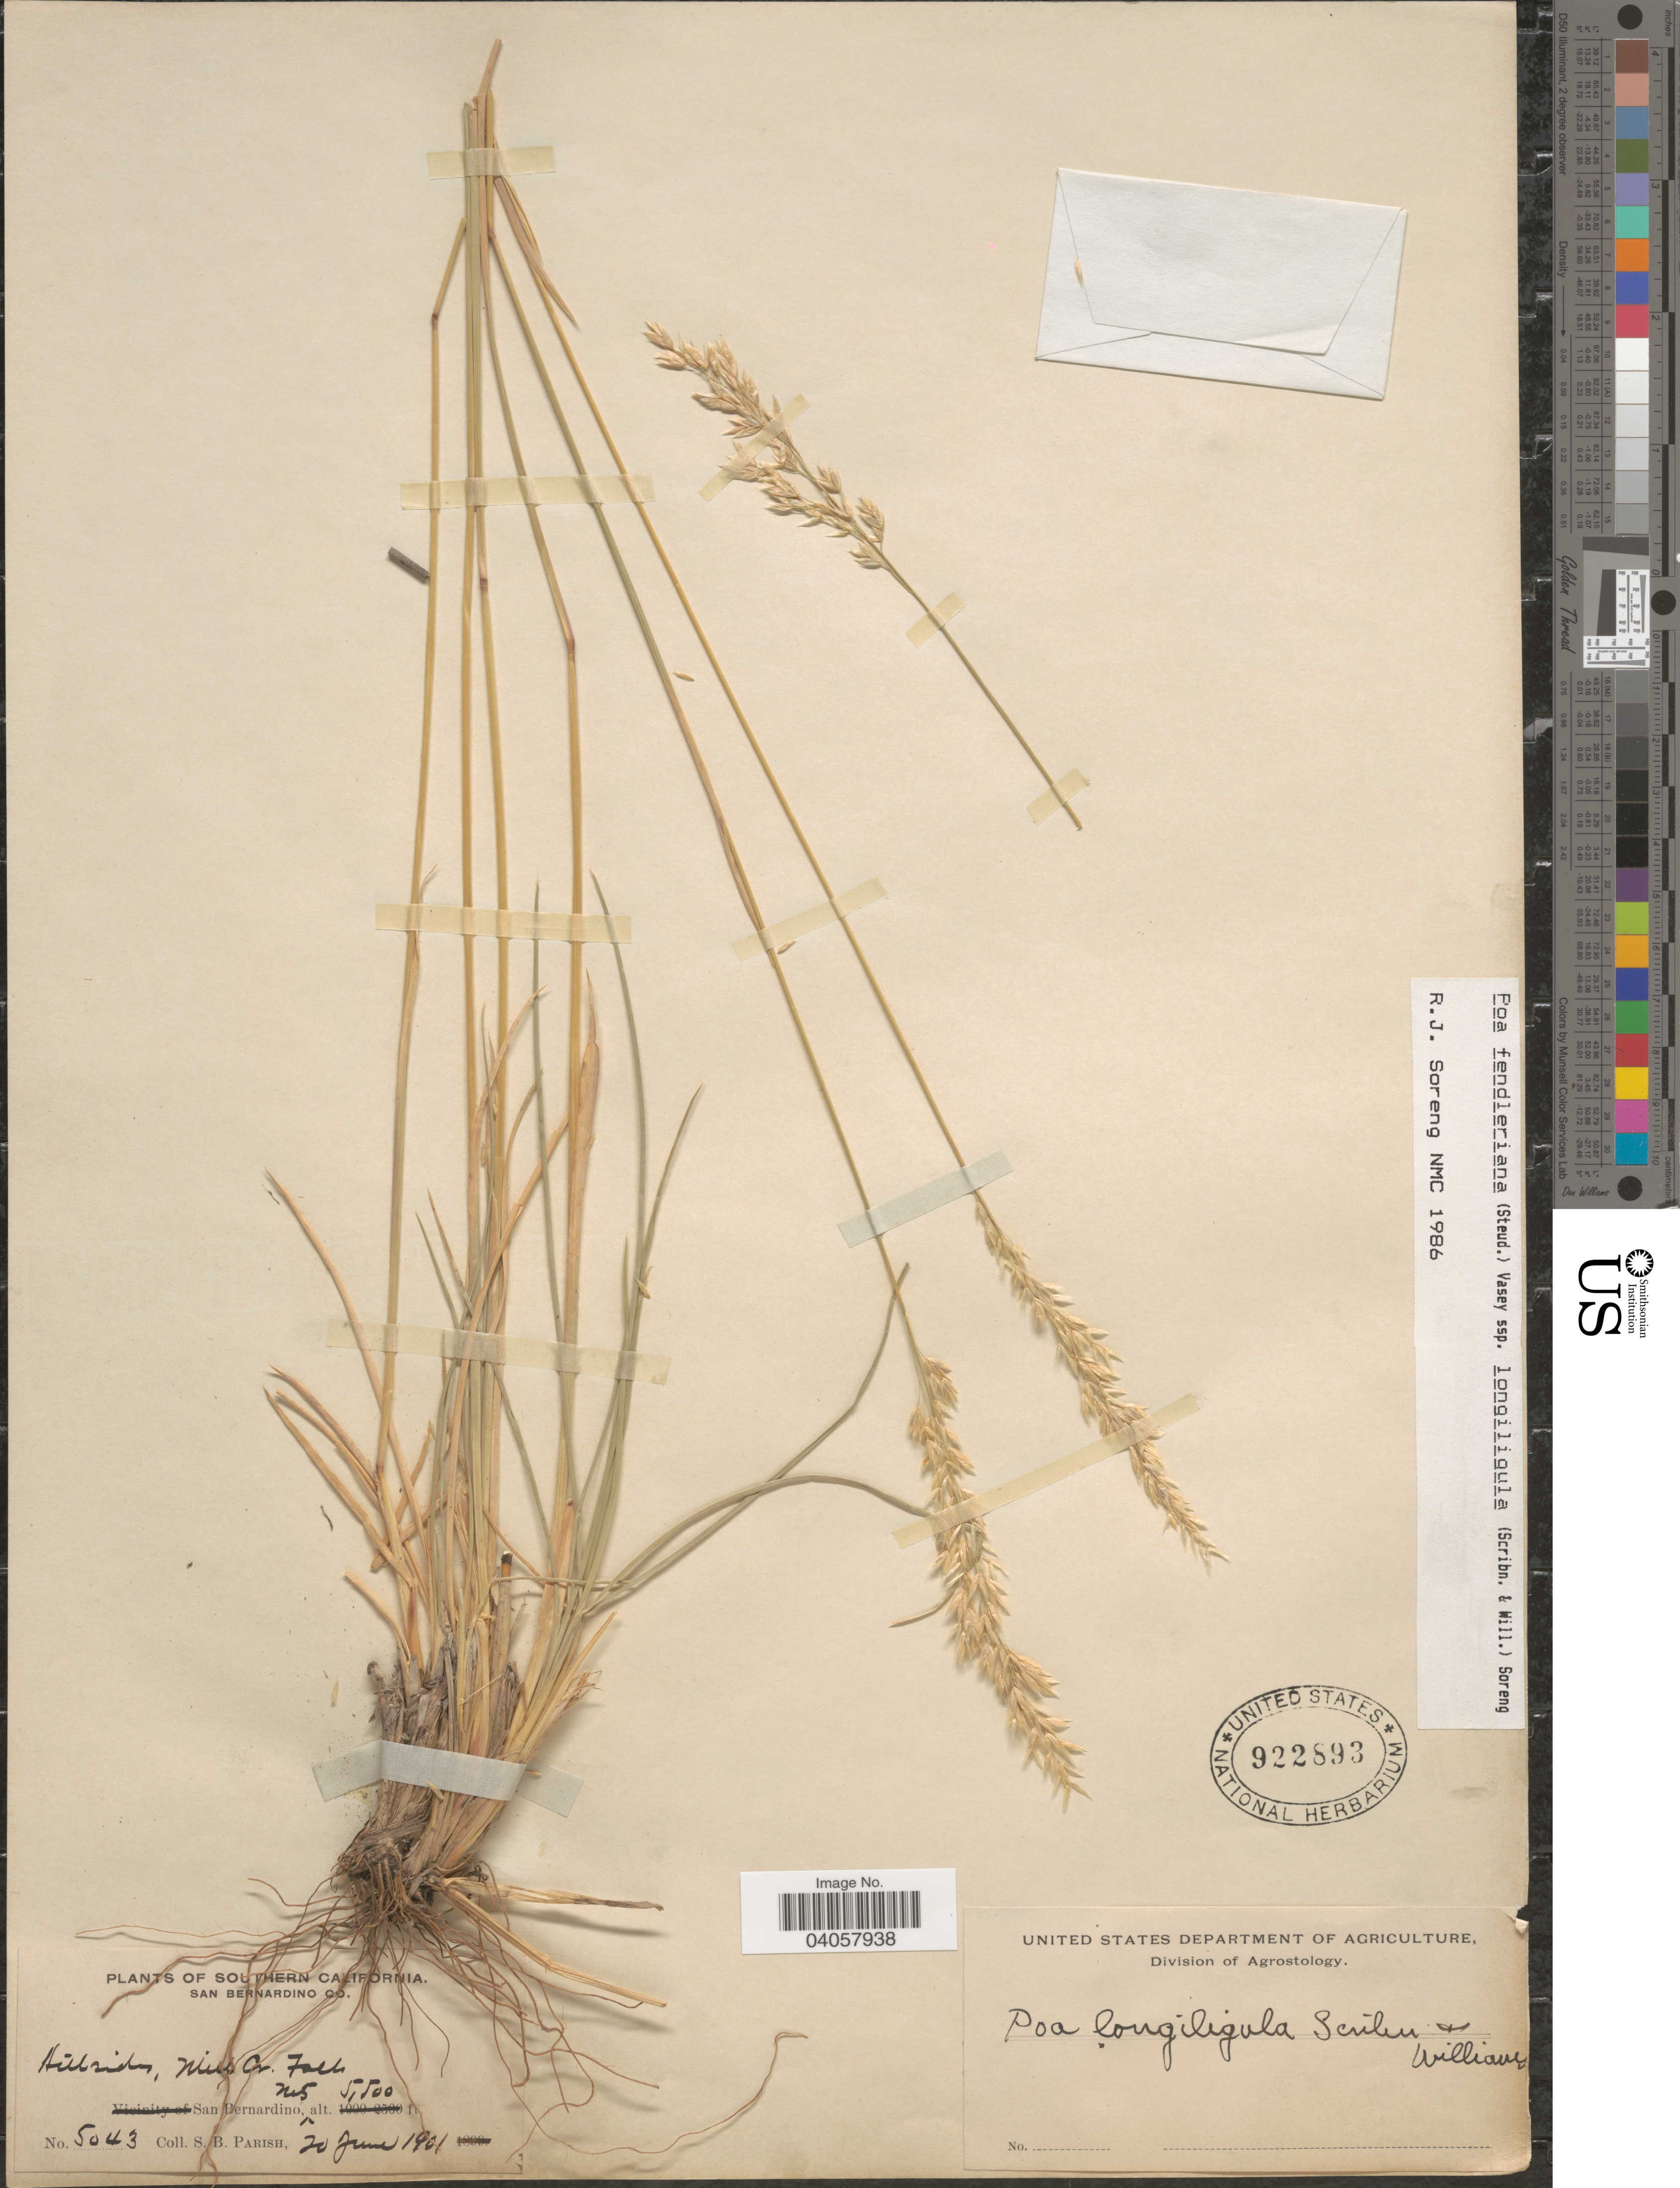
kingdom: Plantae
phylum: Tracheophyta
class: Liliopsida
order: Poales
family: Poaceae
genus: Poa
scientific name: Poa fendleriana subsp. longiligula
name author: (Scribn. & T.A. Williams) Soreng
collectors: S. B. Parish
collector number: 5043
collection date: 1901-06-20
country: United States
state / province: California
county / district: San Bernardino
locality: Southern California. San Bernardino Co. San Bernardino Mts.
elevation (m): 1676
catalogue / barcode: US 922893